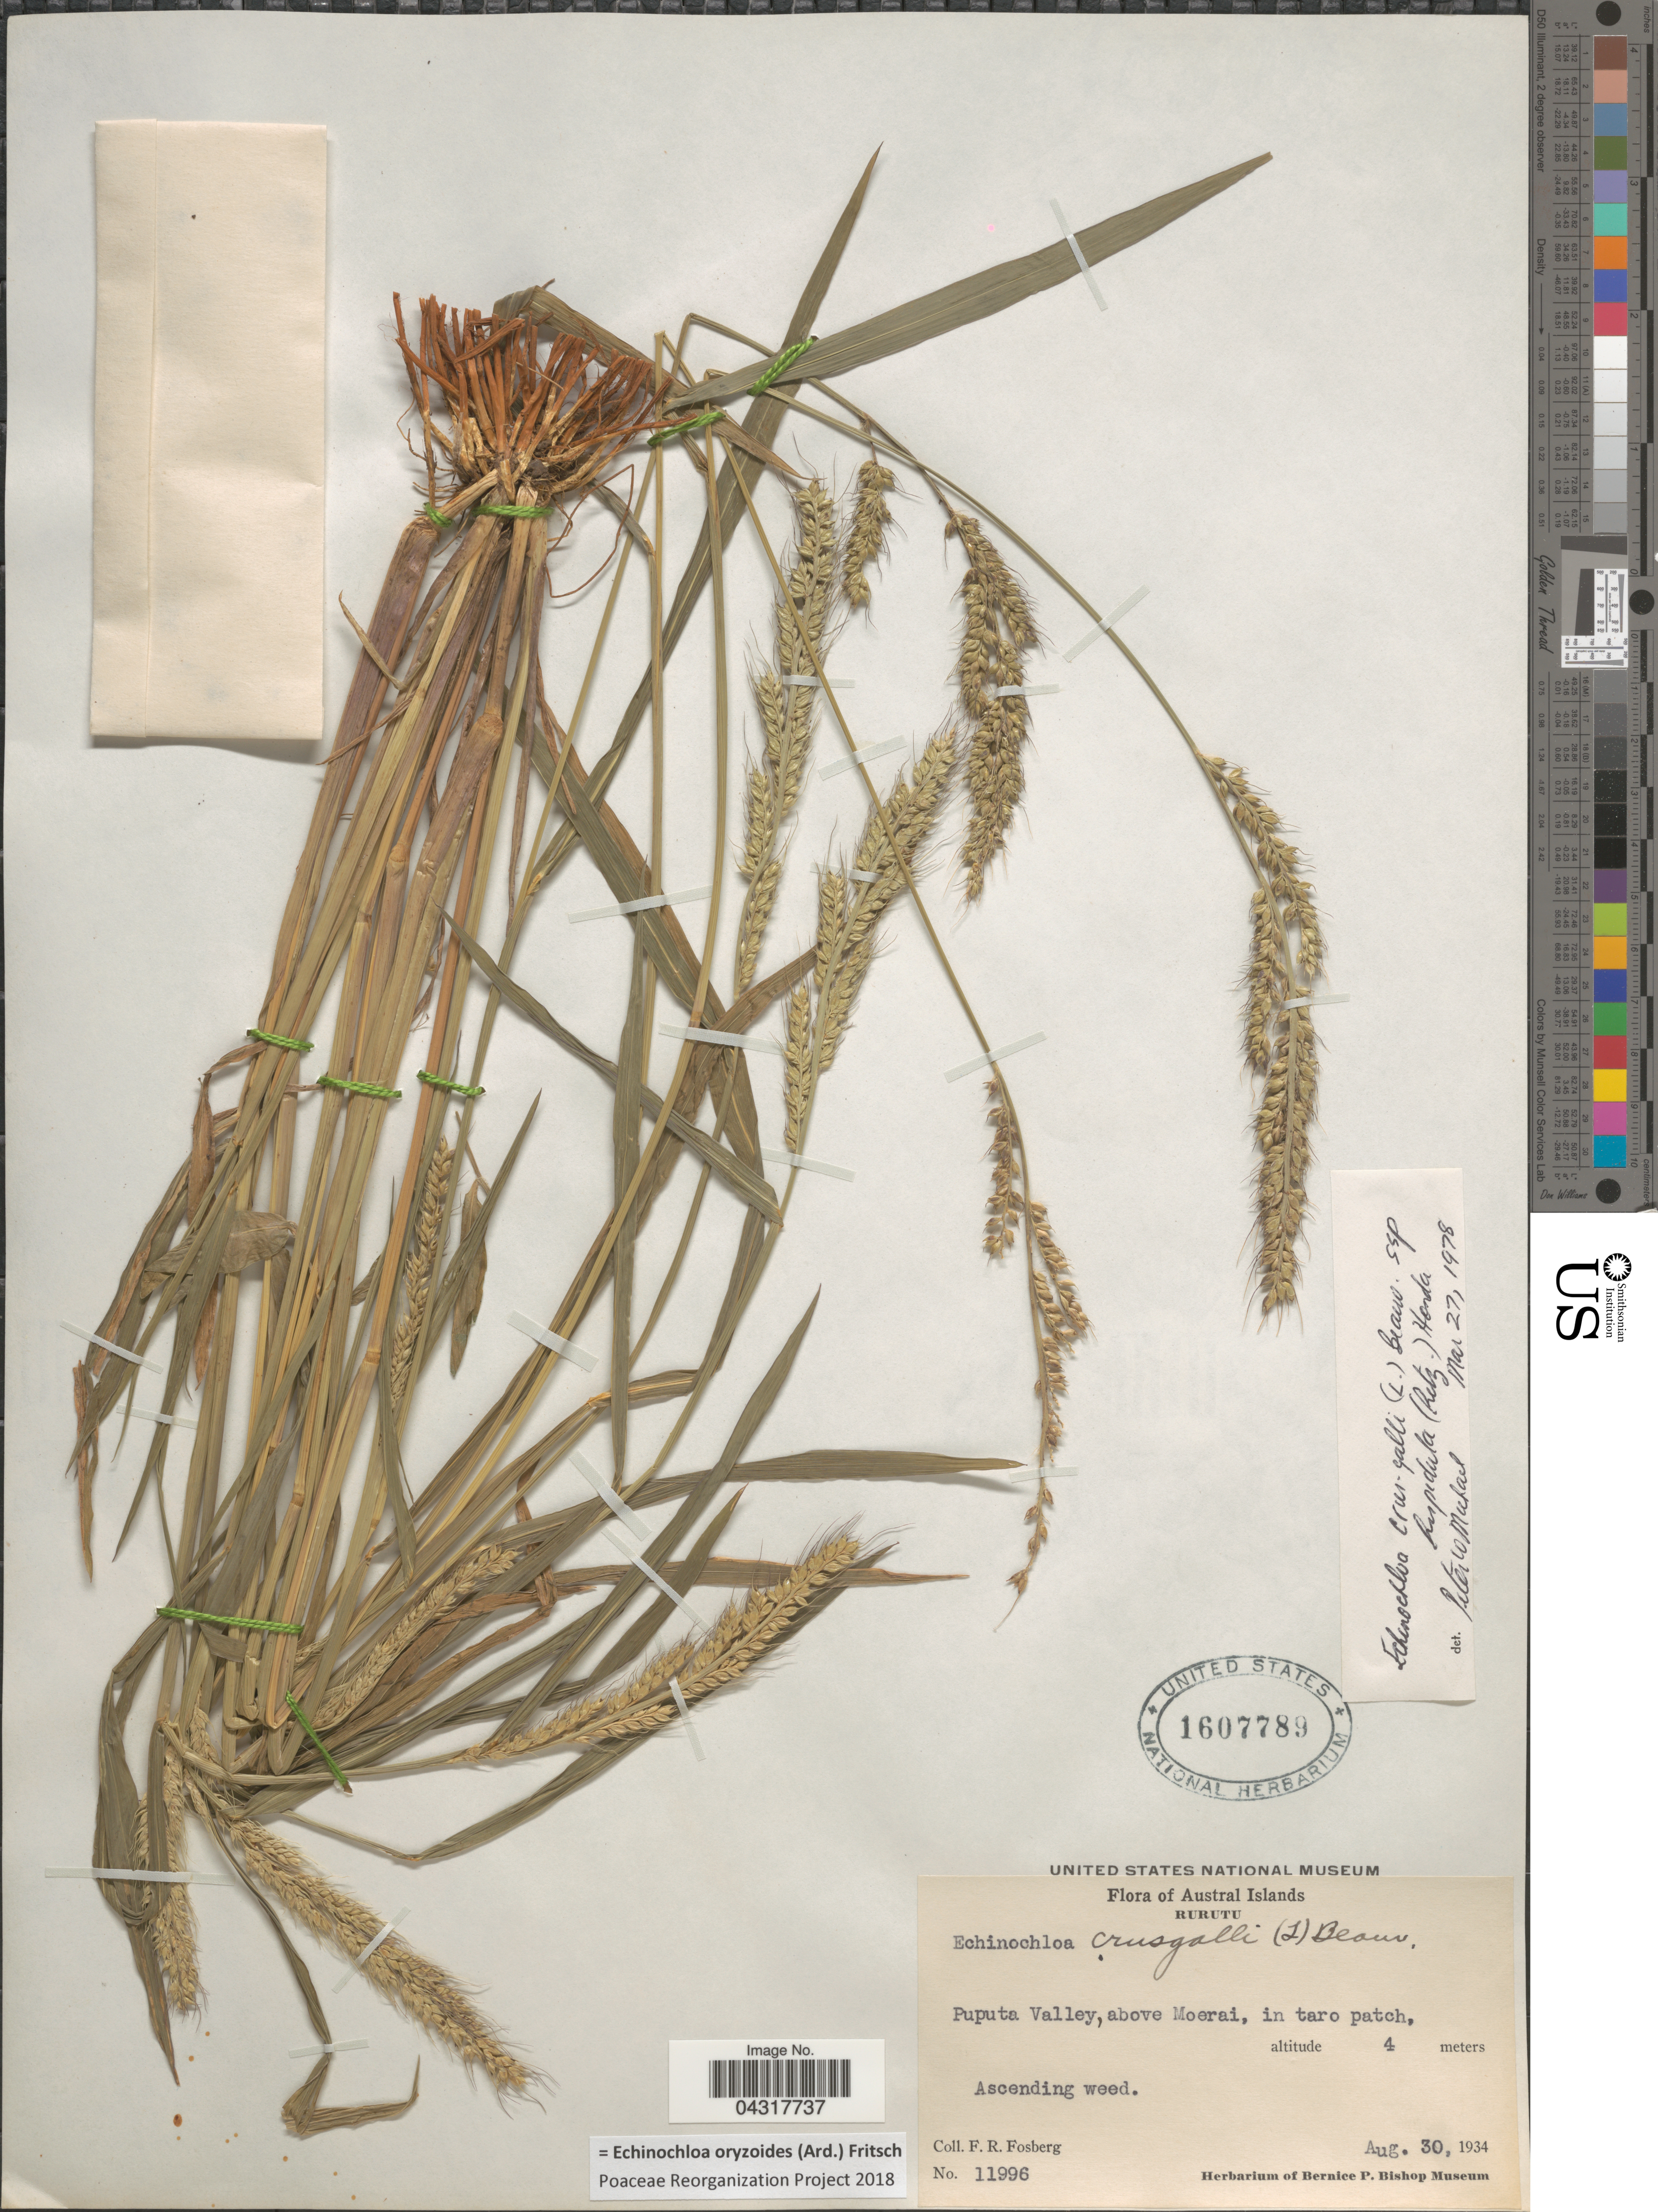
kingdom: Plantae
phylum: Tracheophyta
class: Liliopsida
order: Poales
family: Poaceae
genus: Echinochloa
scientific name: Echinochloa oryzoides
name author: (Ard.) Fritsch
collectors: F. R. Fosberg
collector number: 11996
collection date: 1934-08-30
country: French Polynesia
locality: Austral Islands. Rurutu. Puputa Valley, above Moerai, in taro patch.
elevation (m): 4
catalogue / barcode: US 1607789